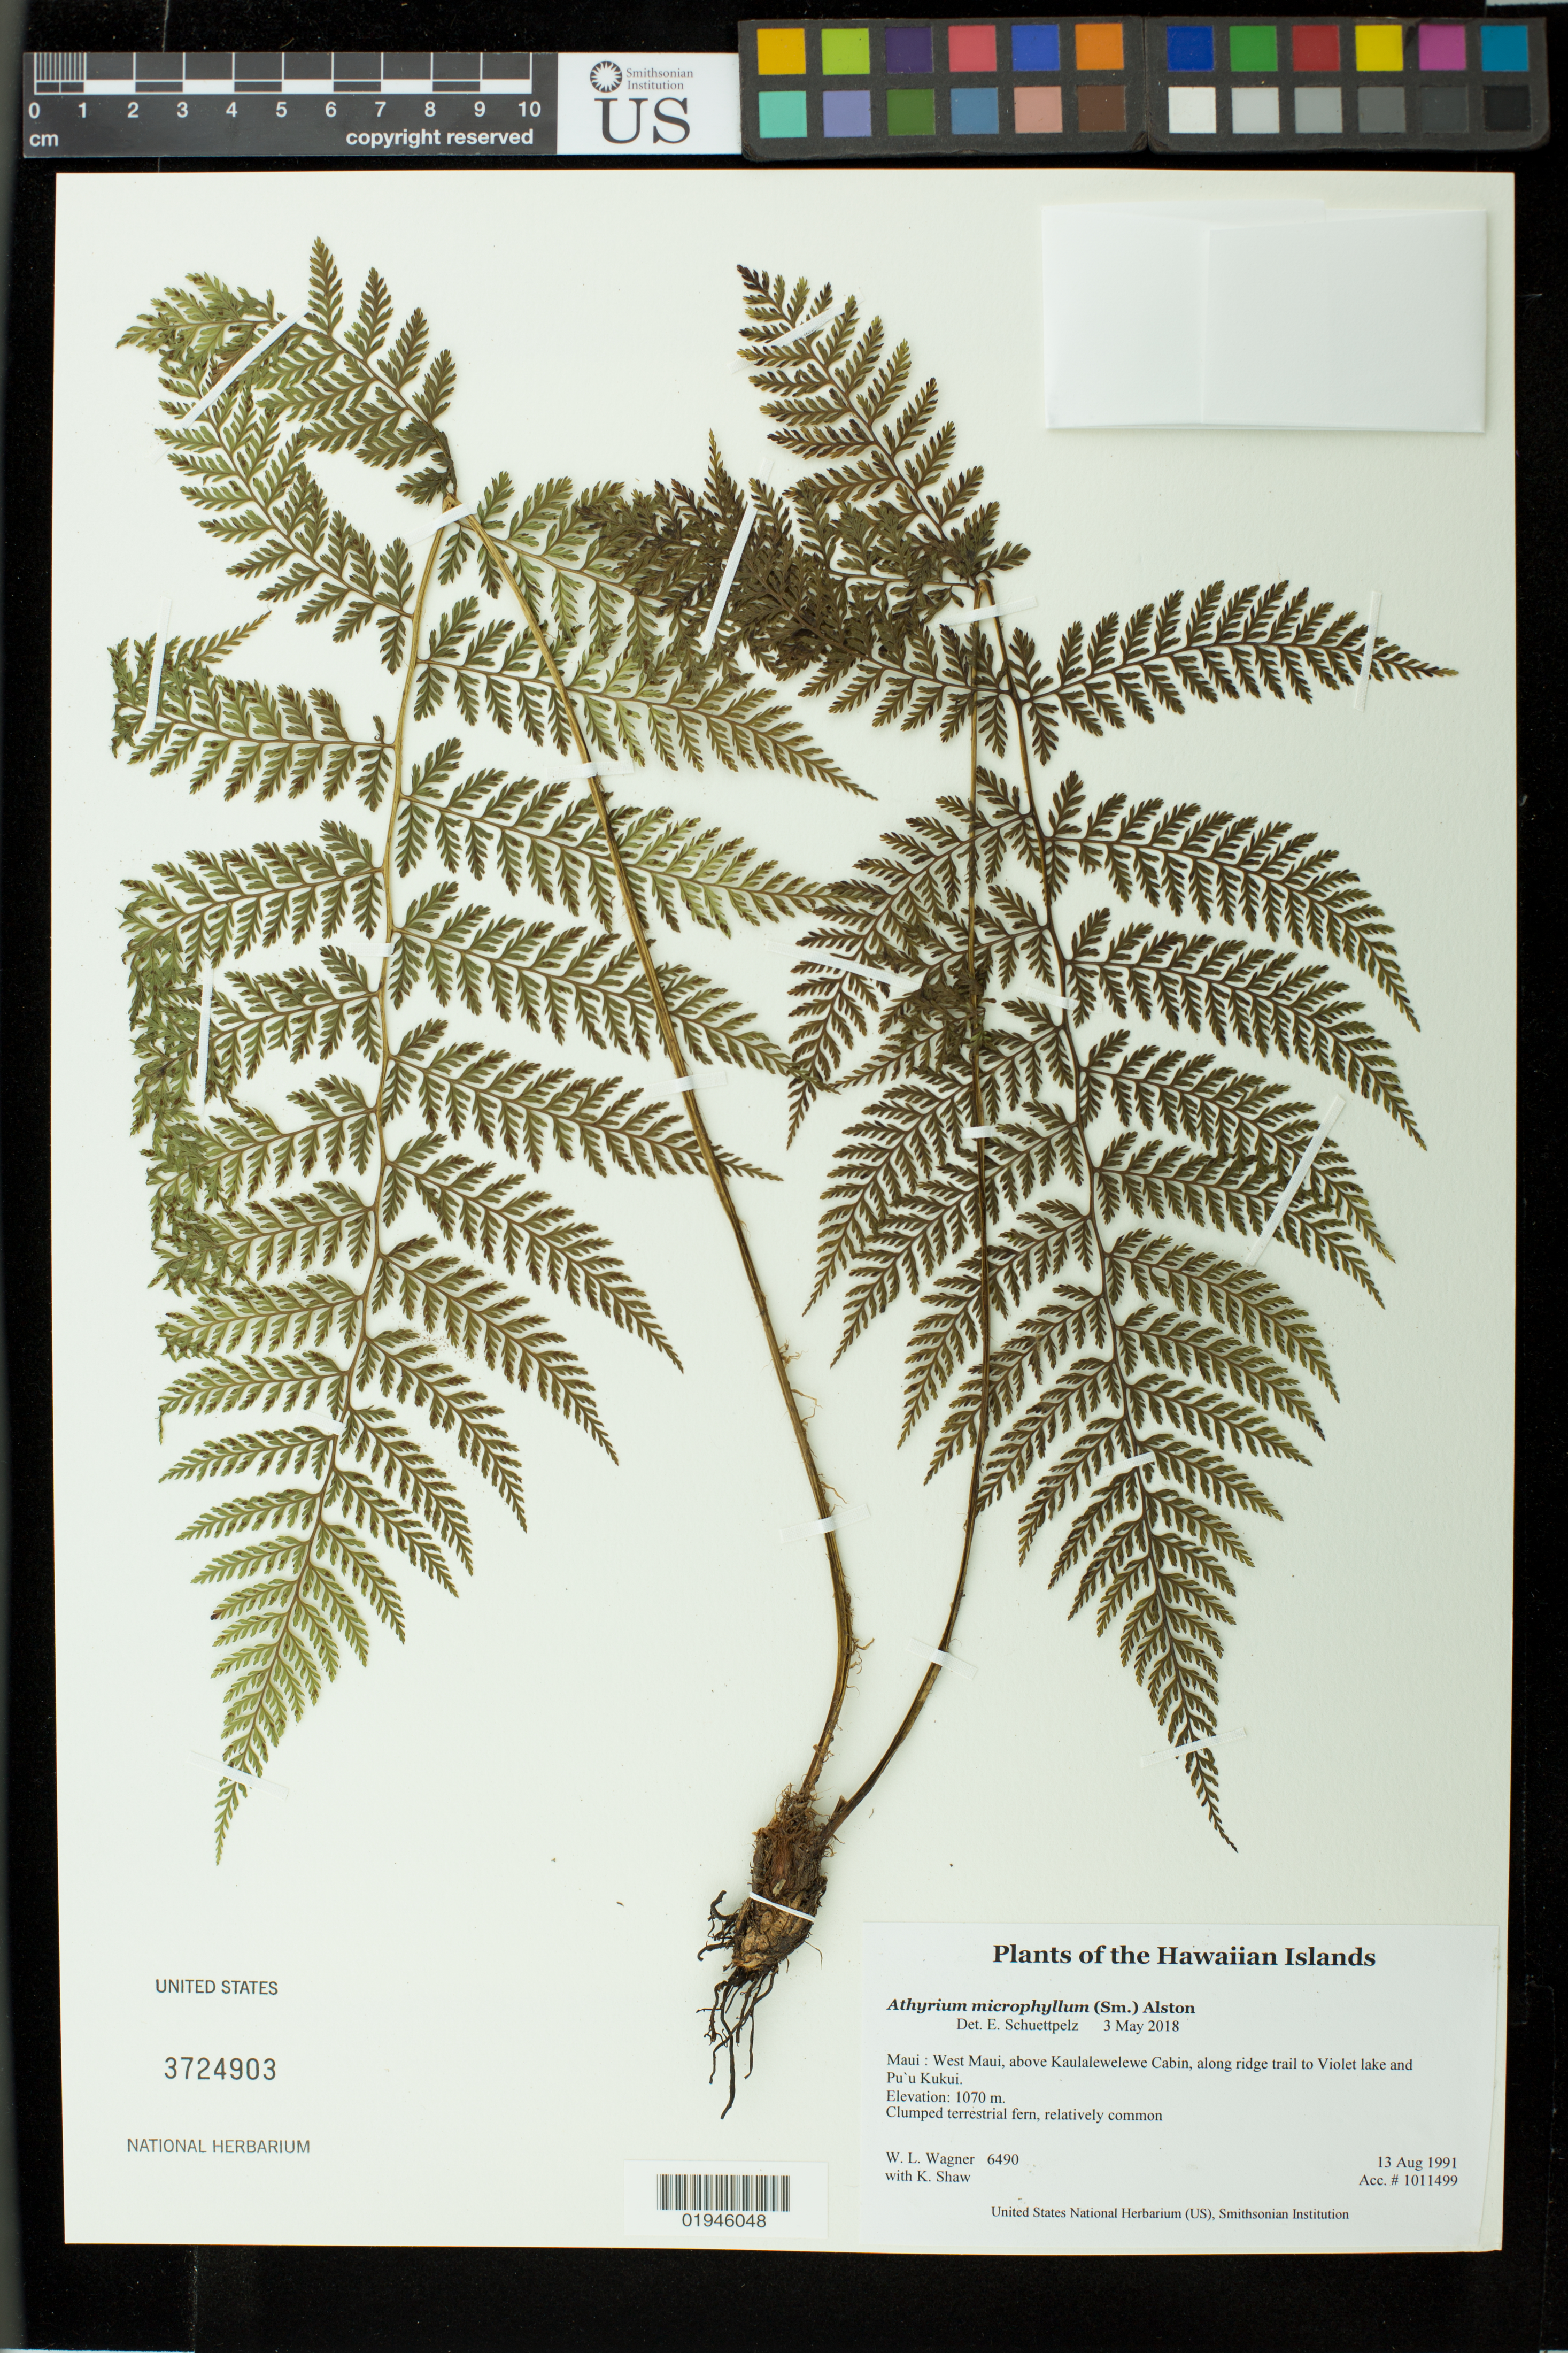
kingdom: Plantae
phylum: Tracheophyta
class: Polypodiopsida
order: Polypodiales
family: Athyriaceae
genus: Athyrium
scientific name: Athyrium microphyllum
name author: (Sm.) Alston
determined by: Schuettpelz, E., (US), Smithsonian Institution - National Museum of Natural History (UNITED STATES)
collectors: W. L. Wagner & K. Shaw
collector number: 6490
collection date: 1991-08-13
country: United States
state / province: Hawaii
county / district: Maui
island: Maui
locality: West Maui, above Kaulalewelewe Cabin, along ridge trail to Violet lake and Pu'u Kukui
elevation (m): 1070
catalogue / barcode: US 3724903